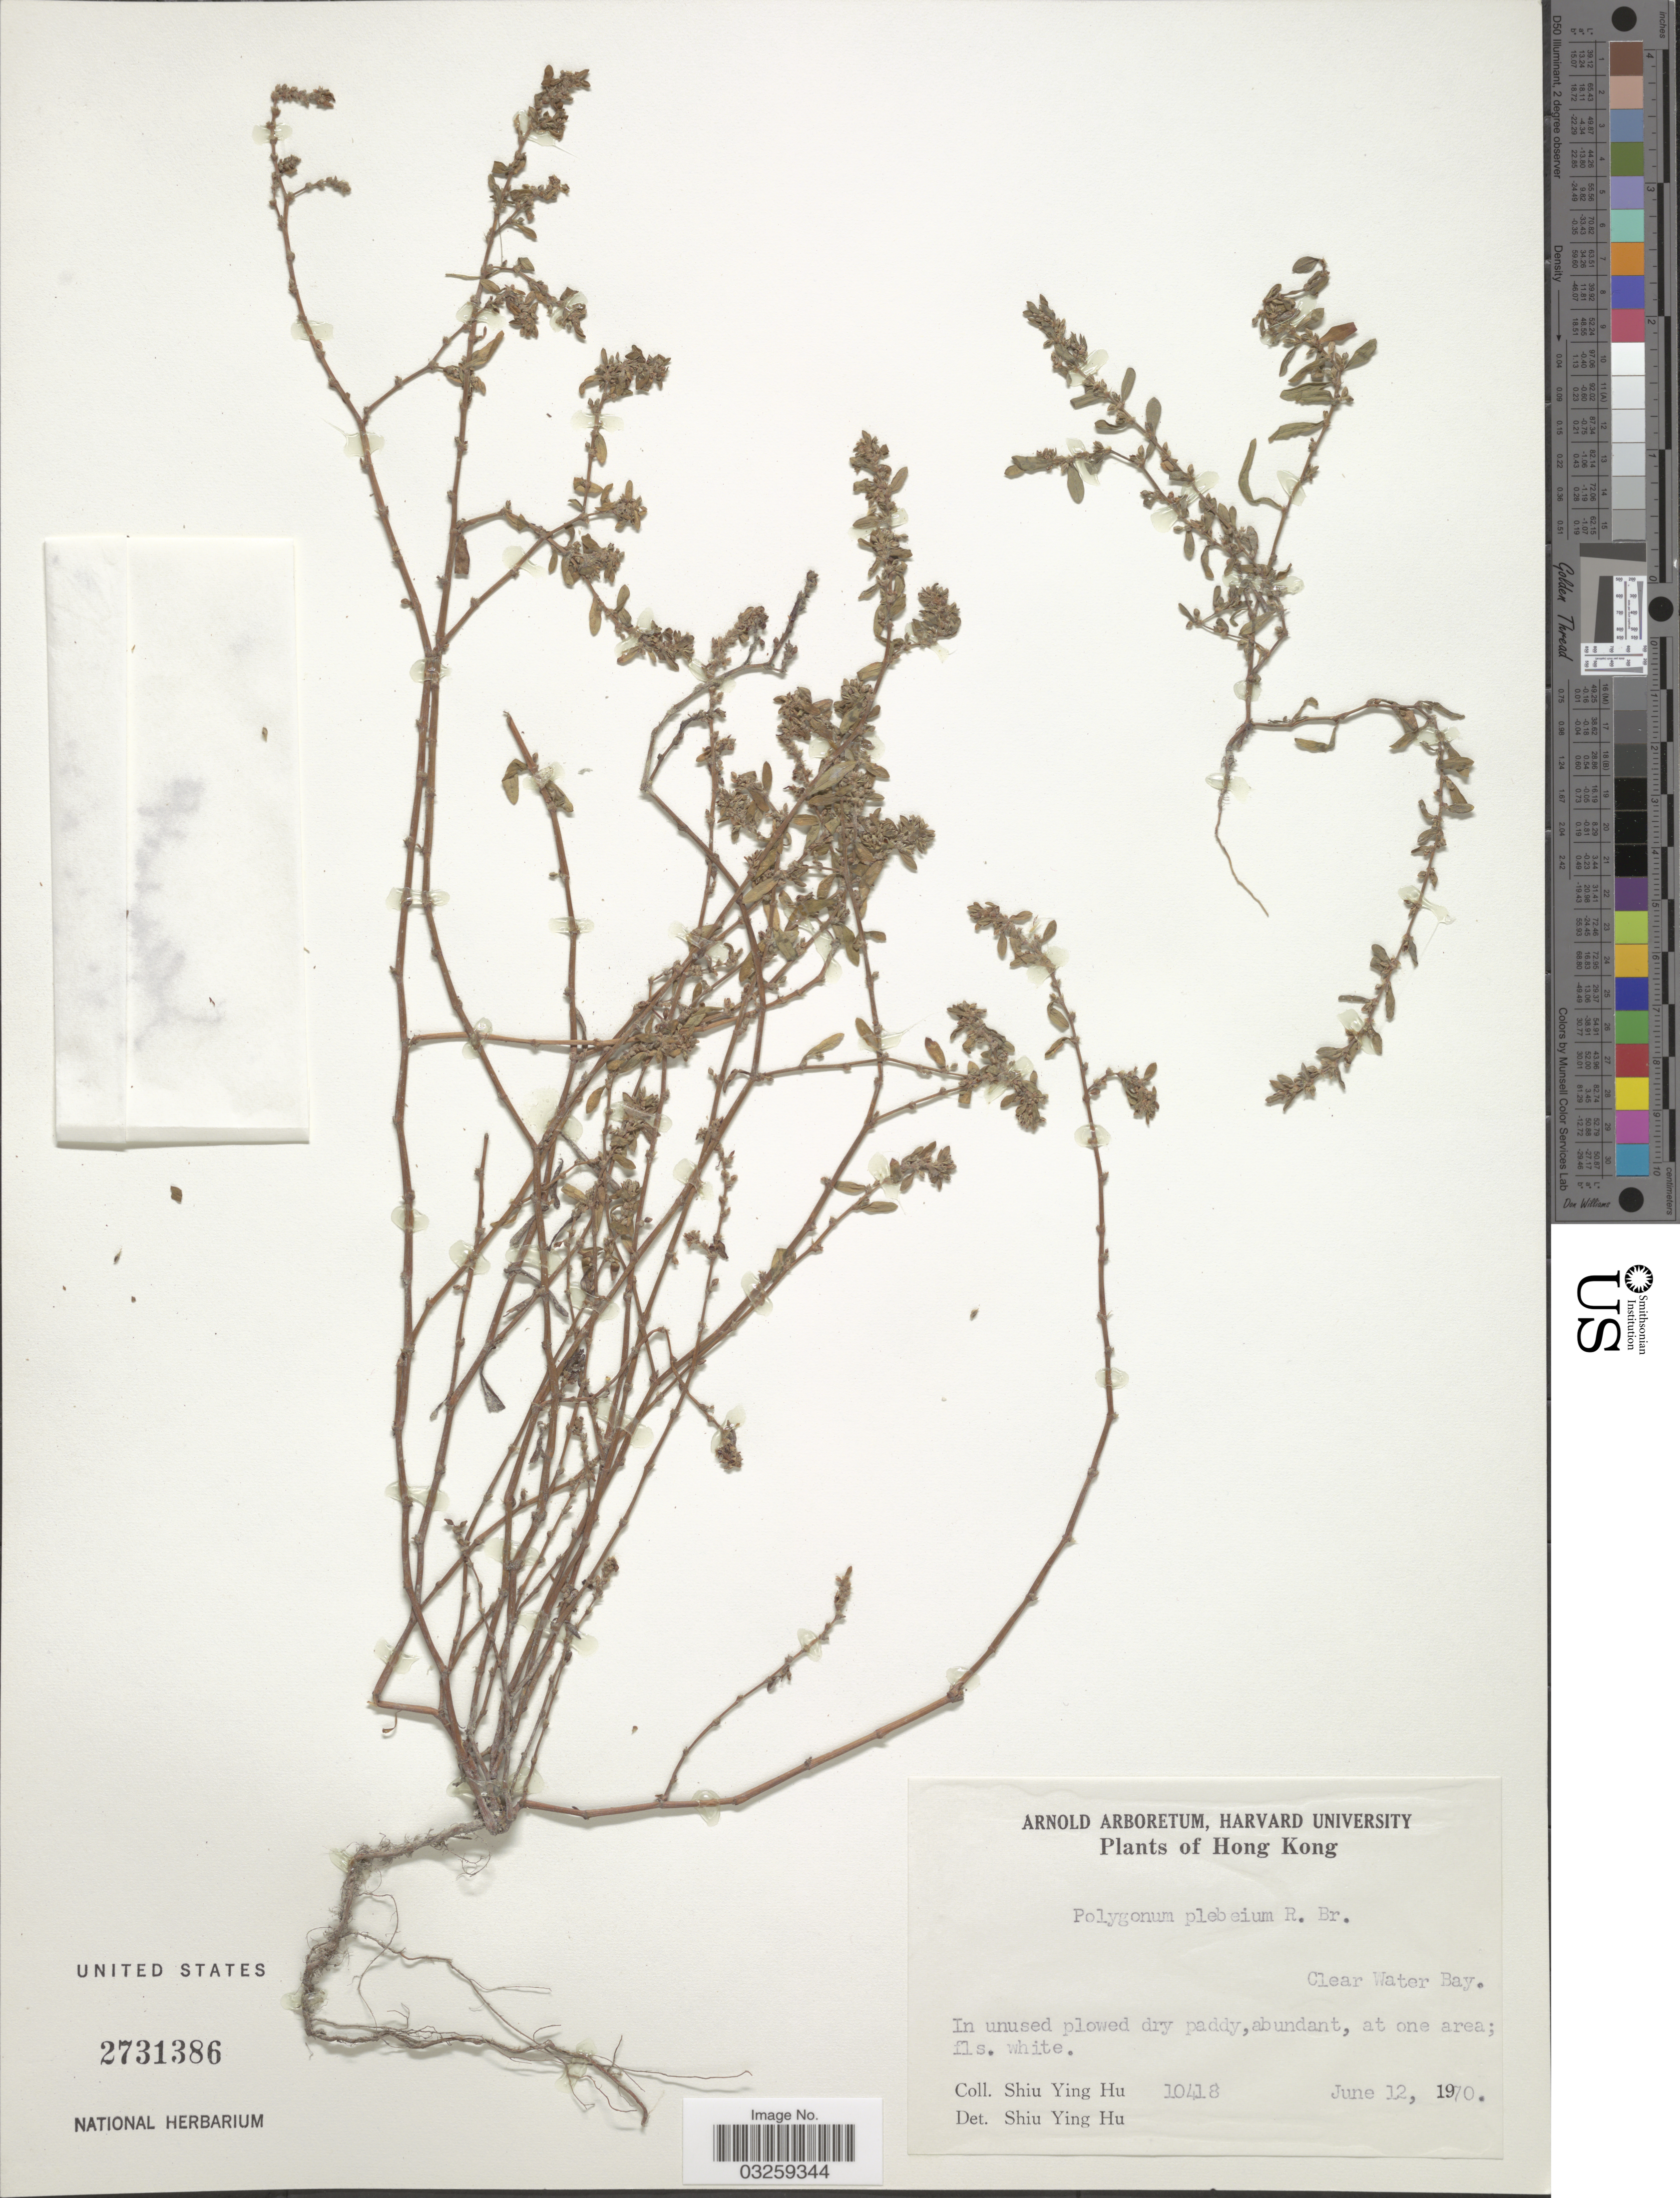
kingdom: Plantae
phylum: Tracheophyta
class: Magnoliopsida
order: Caryophyllales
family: Polygonaceae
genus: Polygonum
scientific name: Polygonum plebeium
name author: R. Br.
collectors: S. Y. Hu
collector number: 10418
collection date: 1970-06-12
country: China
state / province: Hong Kong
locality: Clear Water Bay.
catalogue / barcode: US 2731386